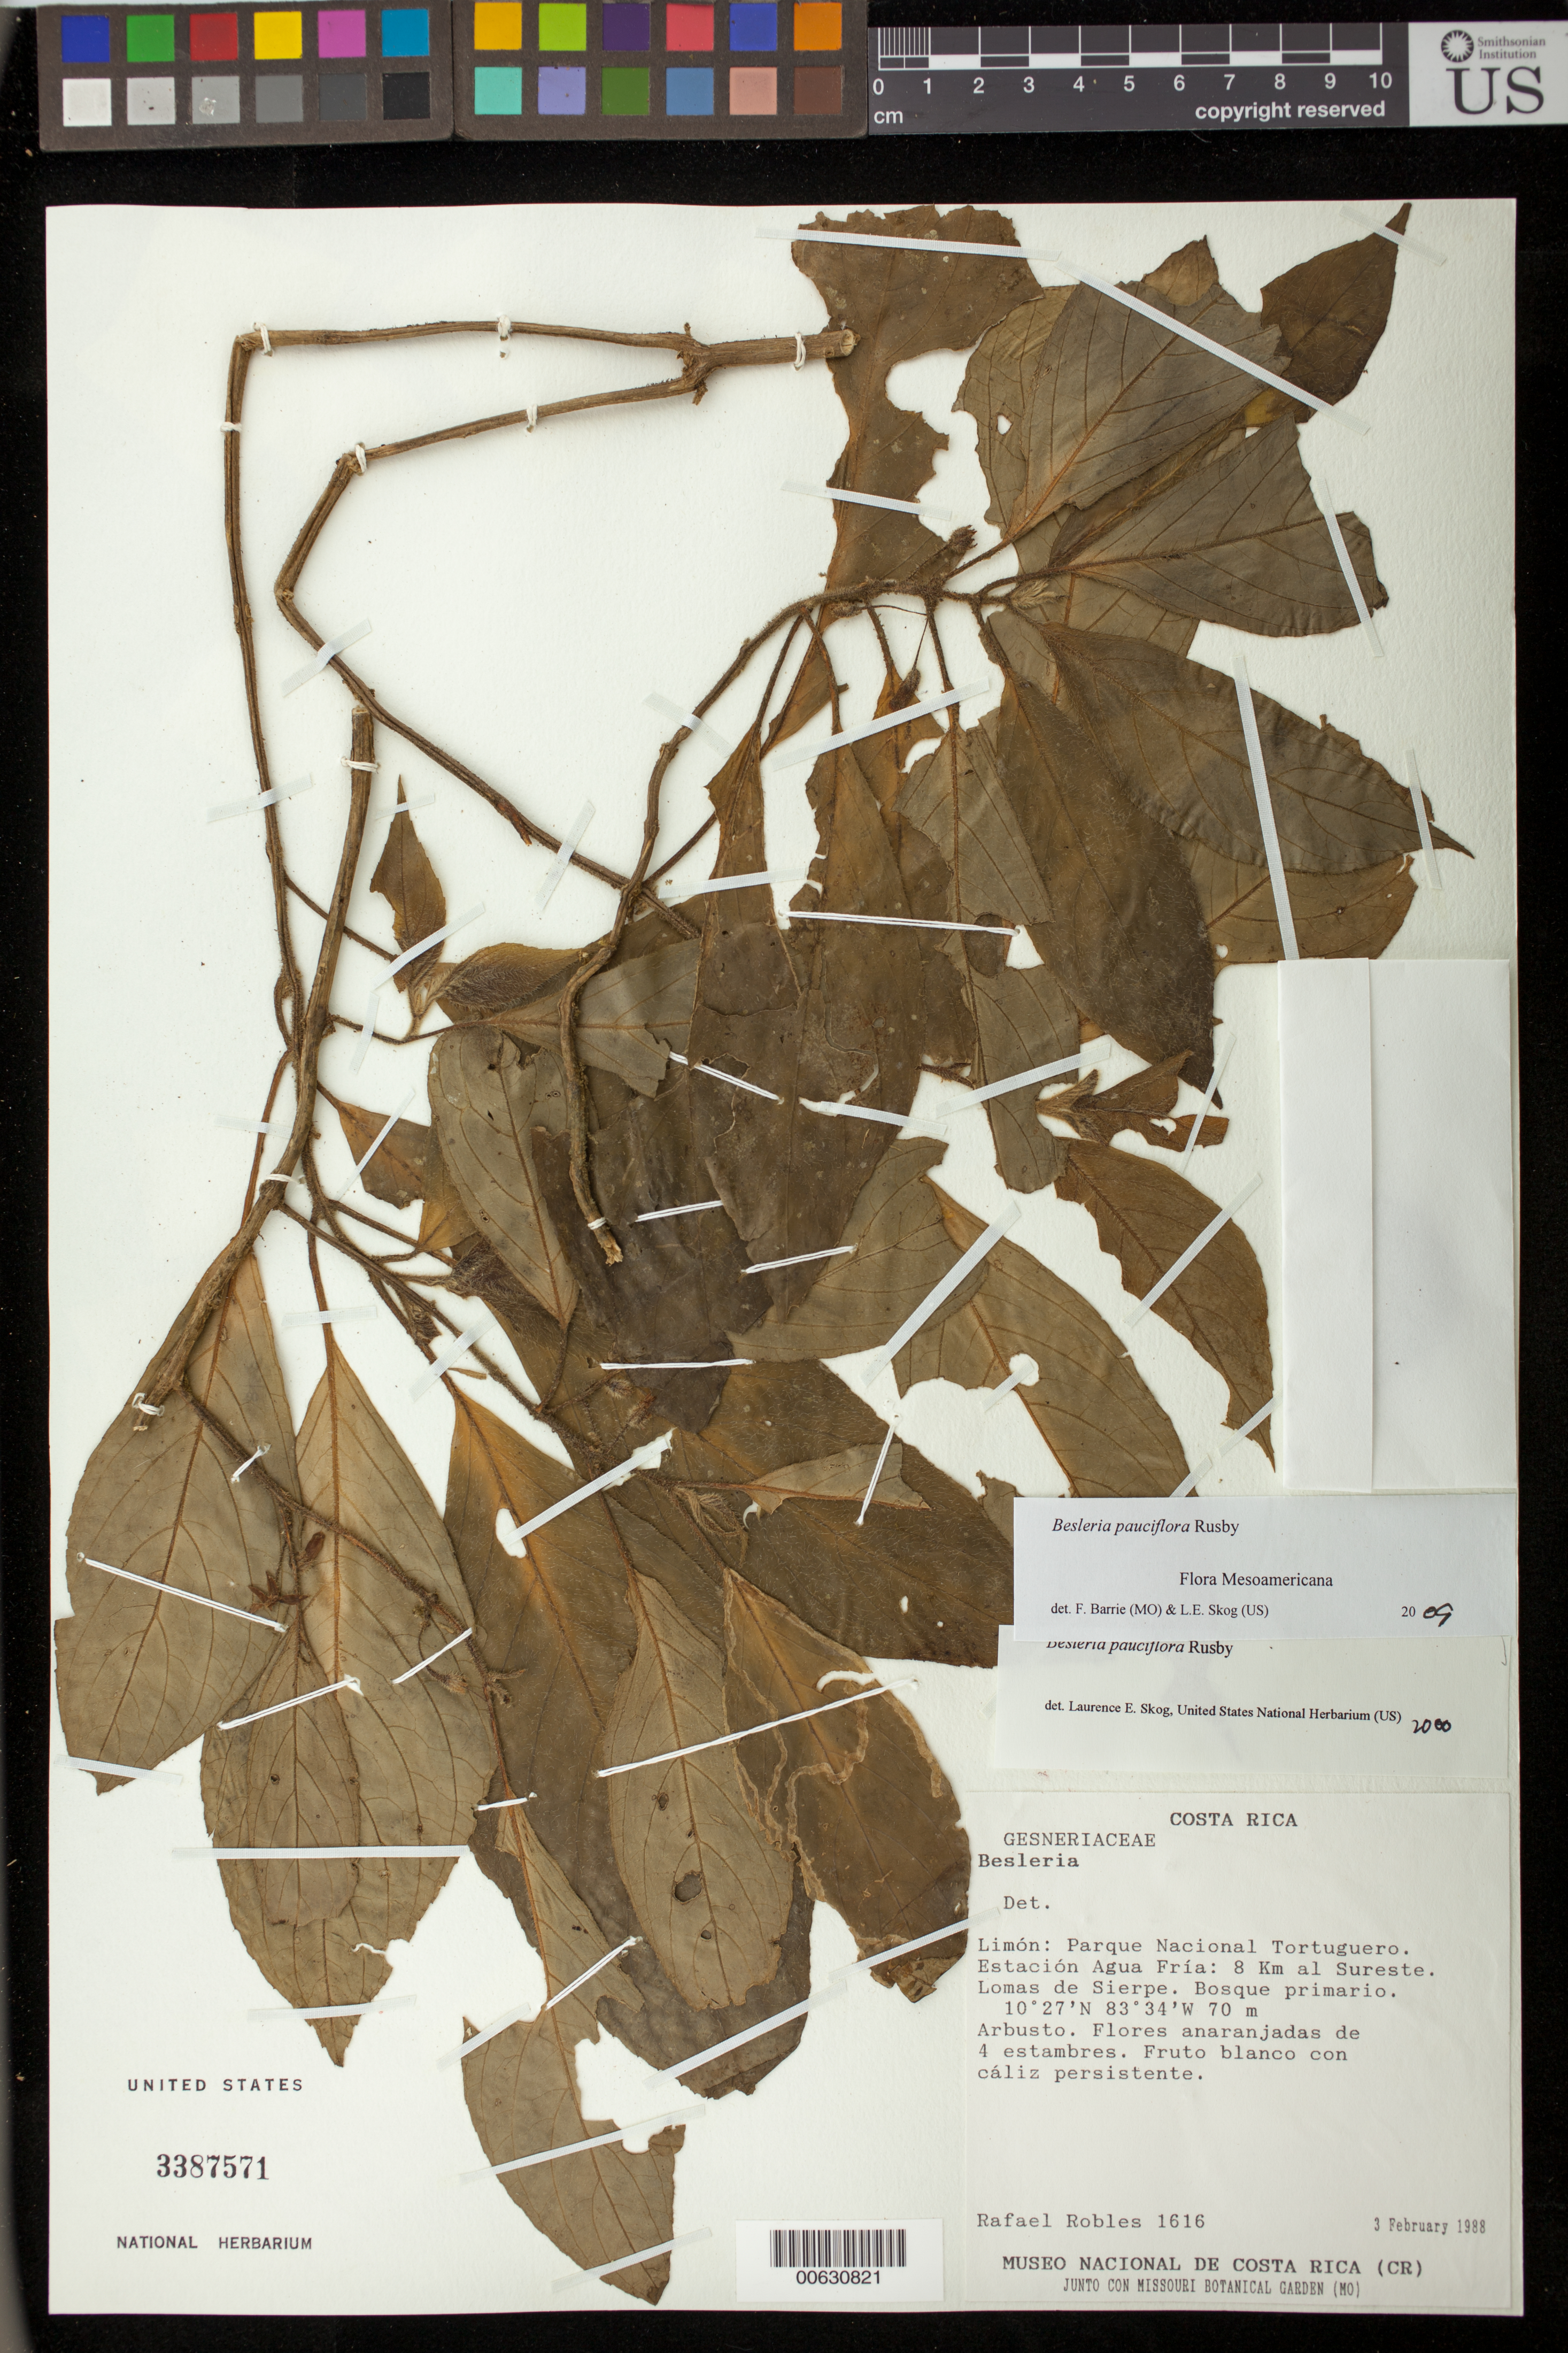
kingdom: Plantae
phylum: Tracheophyta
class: Magnoliopsida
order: Lamiales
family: Gesneriaceae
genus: Besleria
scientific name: Besleria pauciflora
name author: Rusby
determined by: Skog, Laurence E.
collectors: R. Robles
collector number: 1616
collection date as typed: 03 Feb 1988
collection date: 1988-02-03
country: Costa Rica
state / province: Limón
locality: Parque Nacional Tortuguero, Estación Agua Fría: 8 km al Sureste, Lomas de Sierpe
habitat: Bosque primario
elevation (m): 70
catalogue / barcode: US 3387571